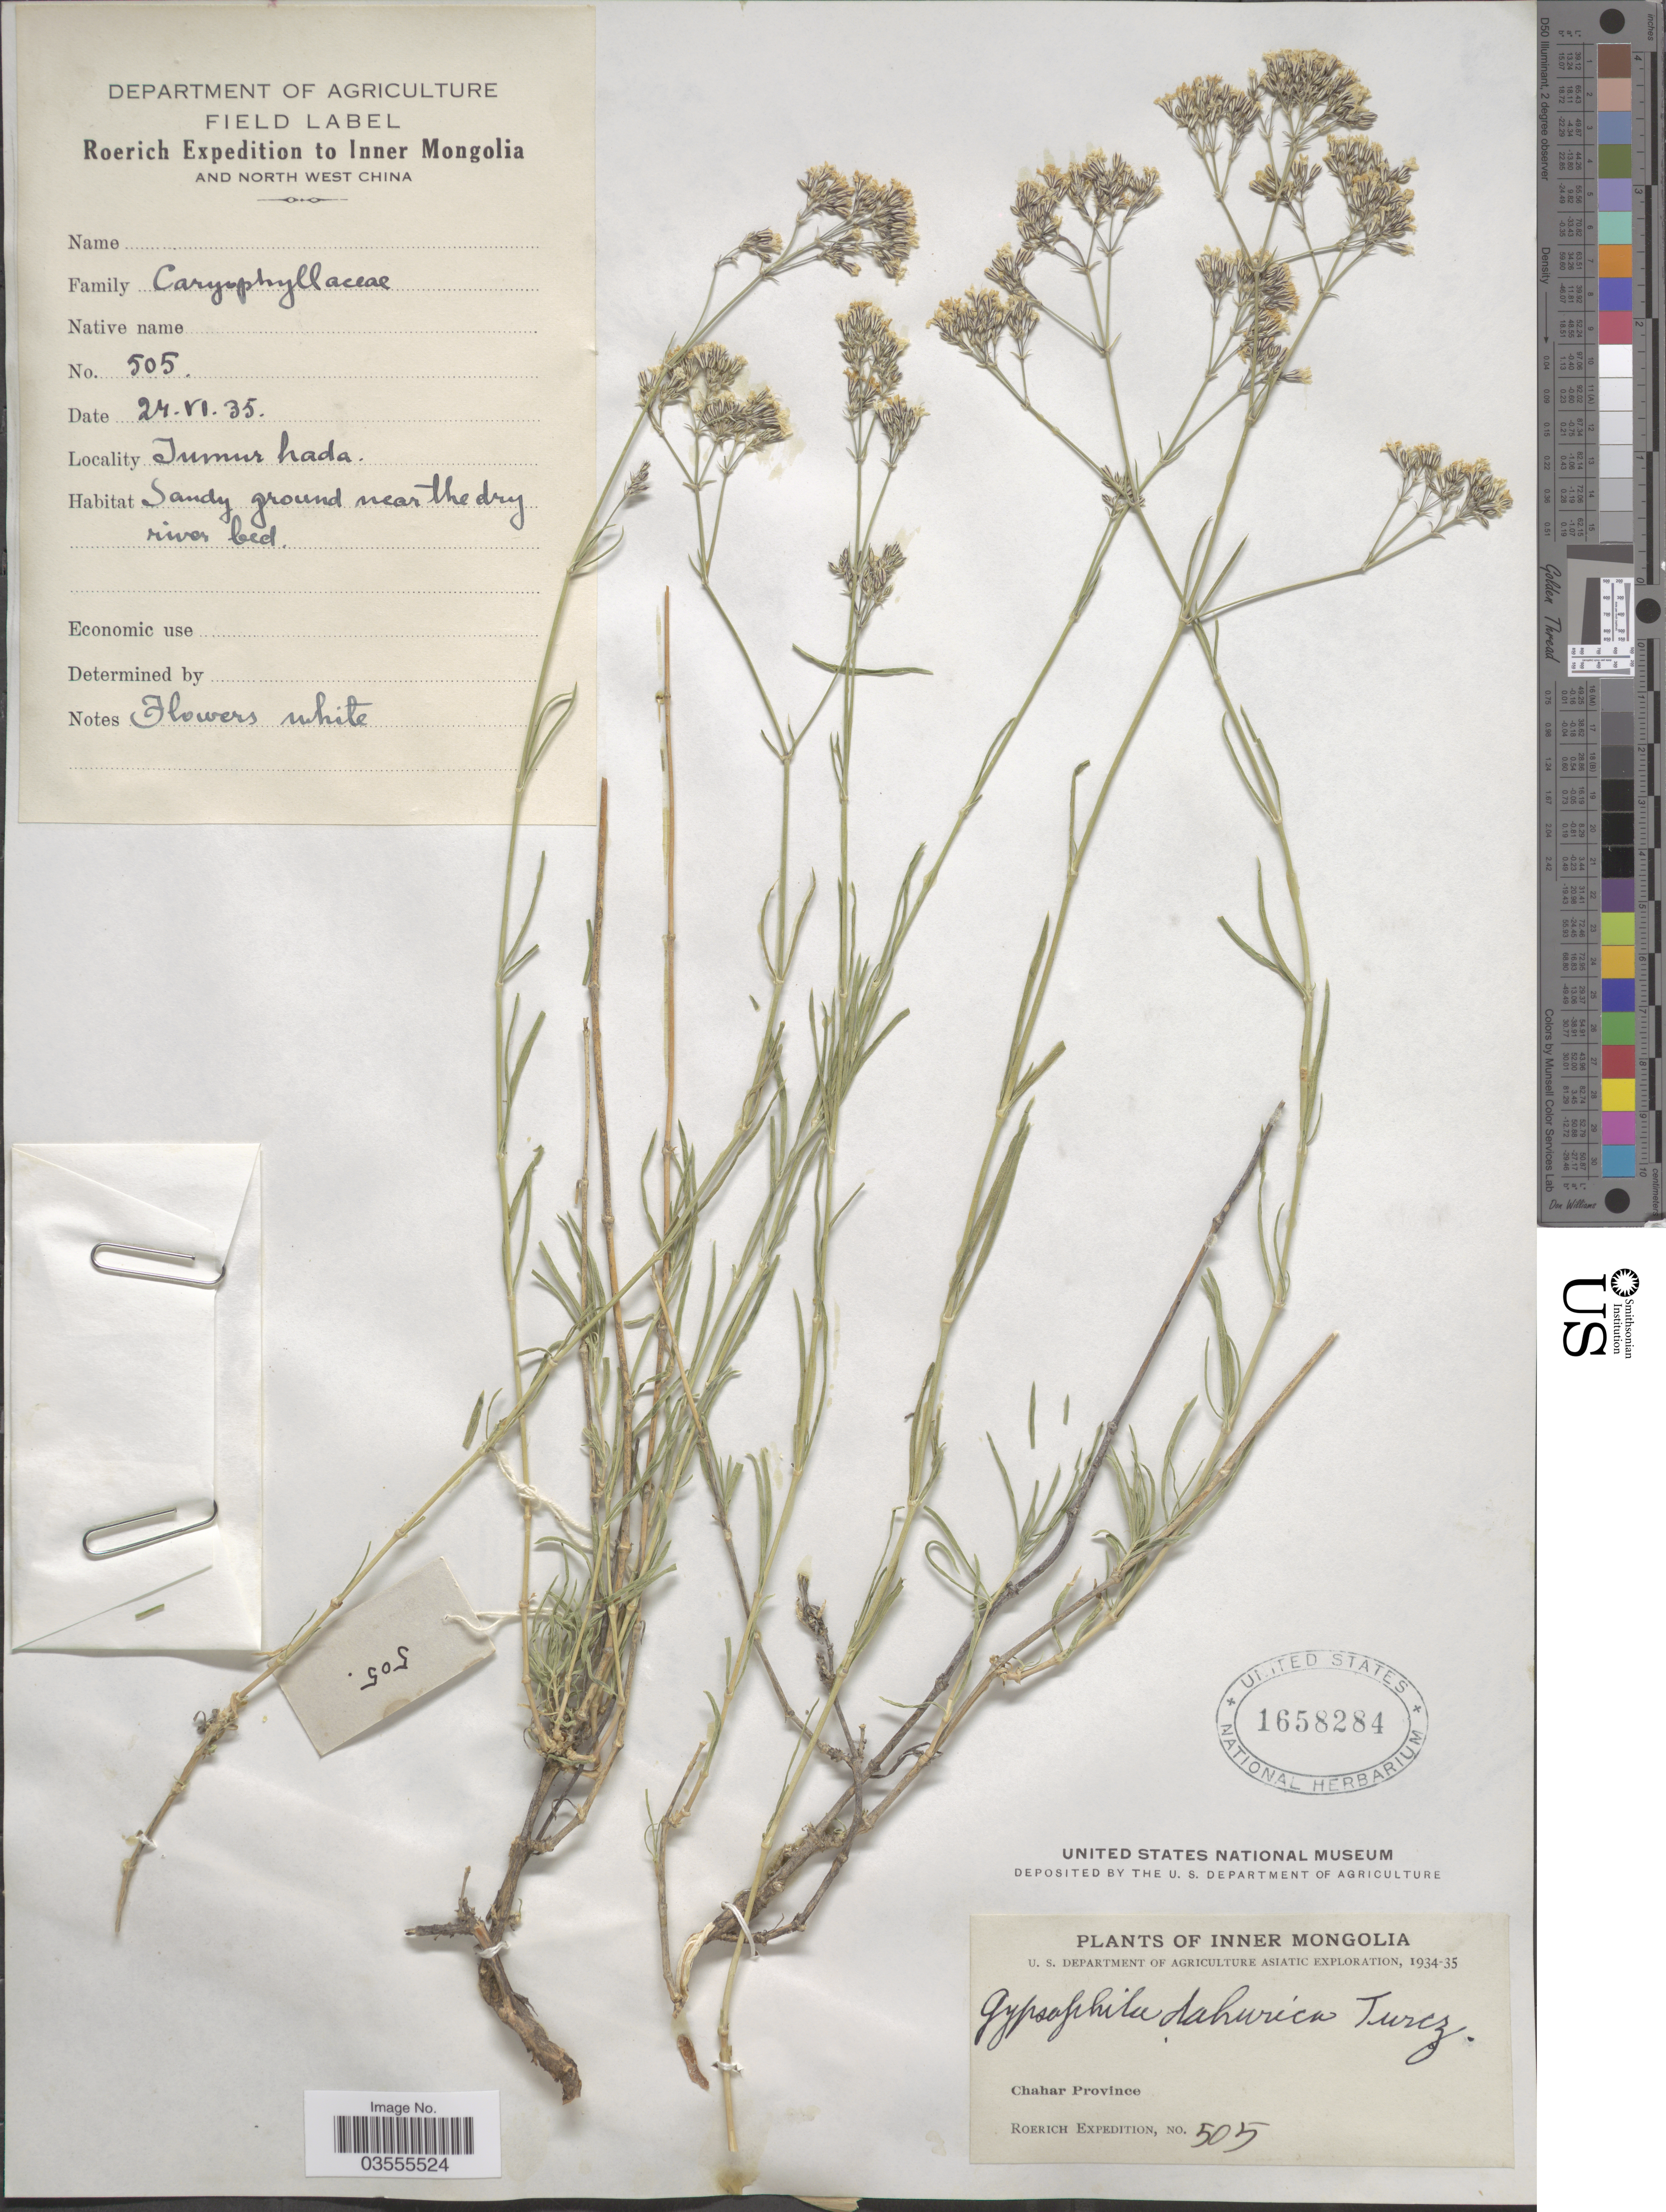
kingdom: Plantae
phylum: Tracheophyta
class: Magnoliopsida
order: Caryophyllales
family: Caryophyllaceae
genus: Gypsophila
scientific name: Gypsophila davurica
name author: Turcz. ex Fenzl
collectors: Roerich Expedition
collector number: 505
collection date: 1935-06-24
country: China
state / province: Nei Monggol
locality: Inner Mongolia. Tumur hada. Chahar Province.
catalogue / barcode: US 1658284